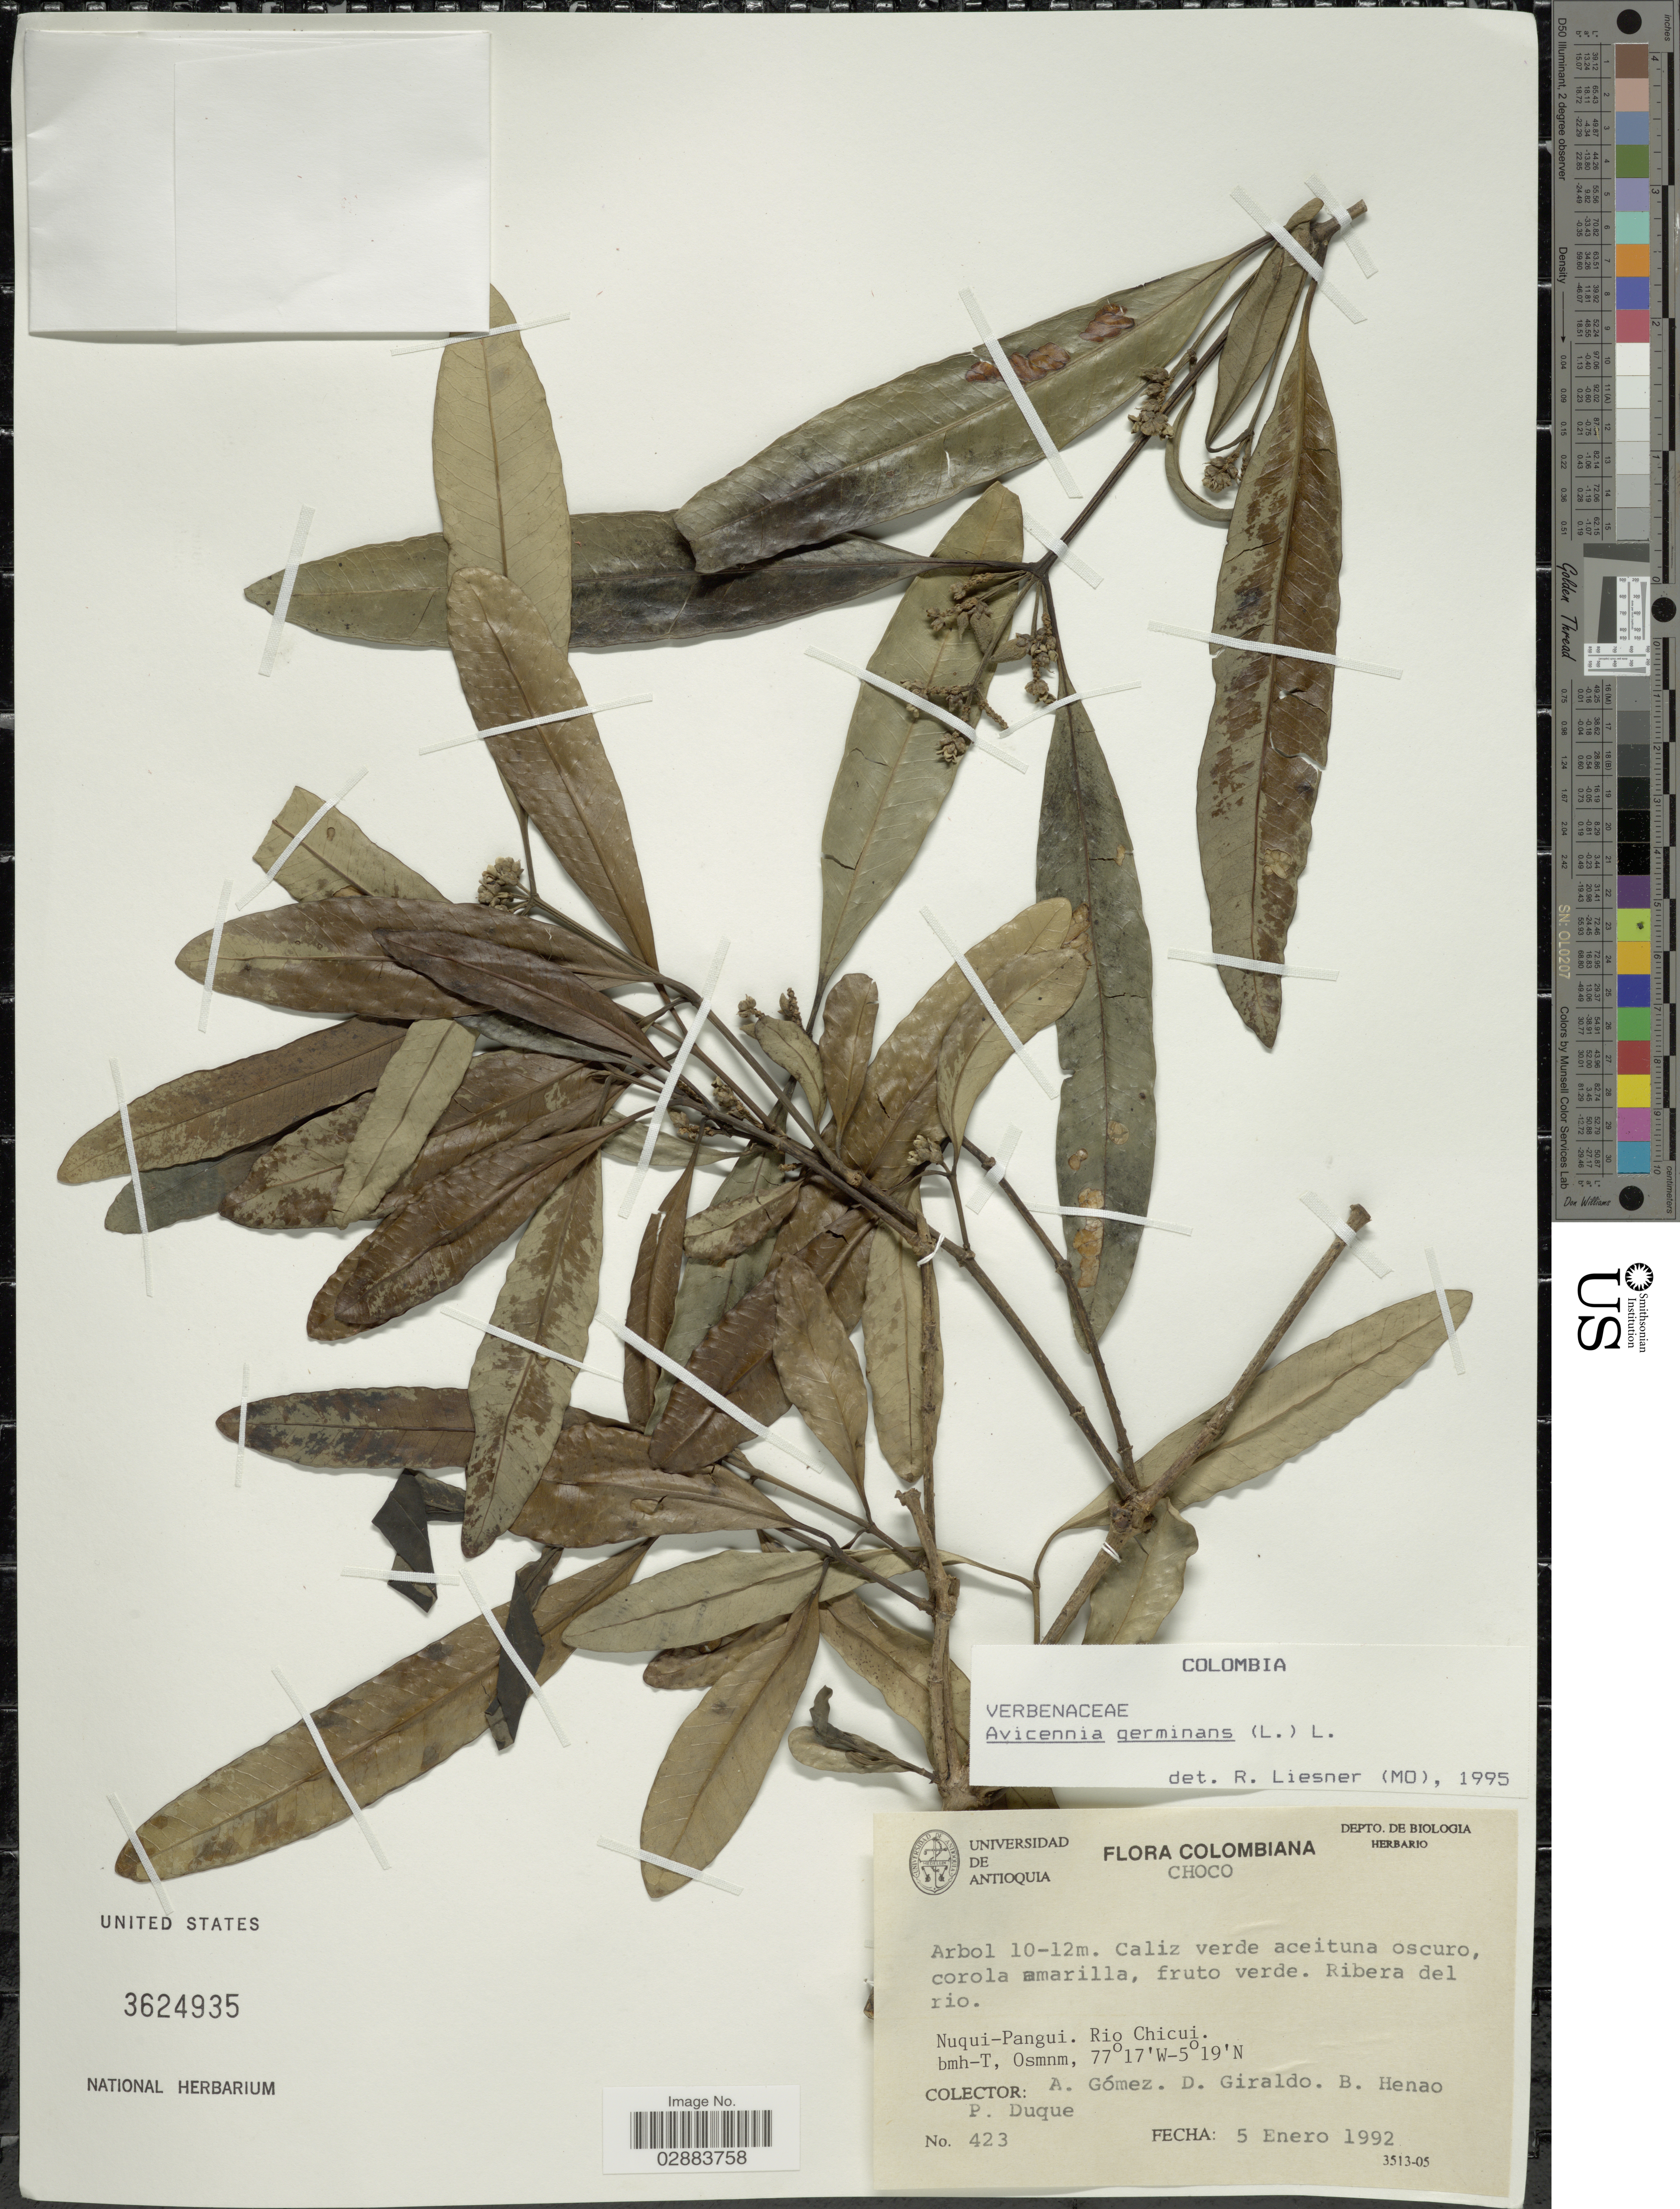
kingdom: Plantae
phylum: Tracheophyta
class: Magnoliopsida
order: Lamiales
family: Acanthaceae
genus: Avicennia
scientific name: Avicennia germinans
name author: (L.) L.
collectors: A. Gómez, D. Giraldo, B. Henao & P. Duque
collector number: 423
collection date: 1992-01-05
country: Colombia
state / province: Chocó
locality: Ribera del rio. Nuqui-Pangui. Rio Chicui.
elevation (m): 0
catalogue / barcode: US 3624935